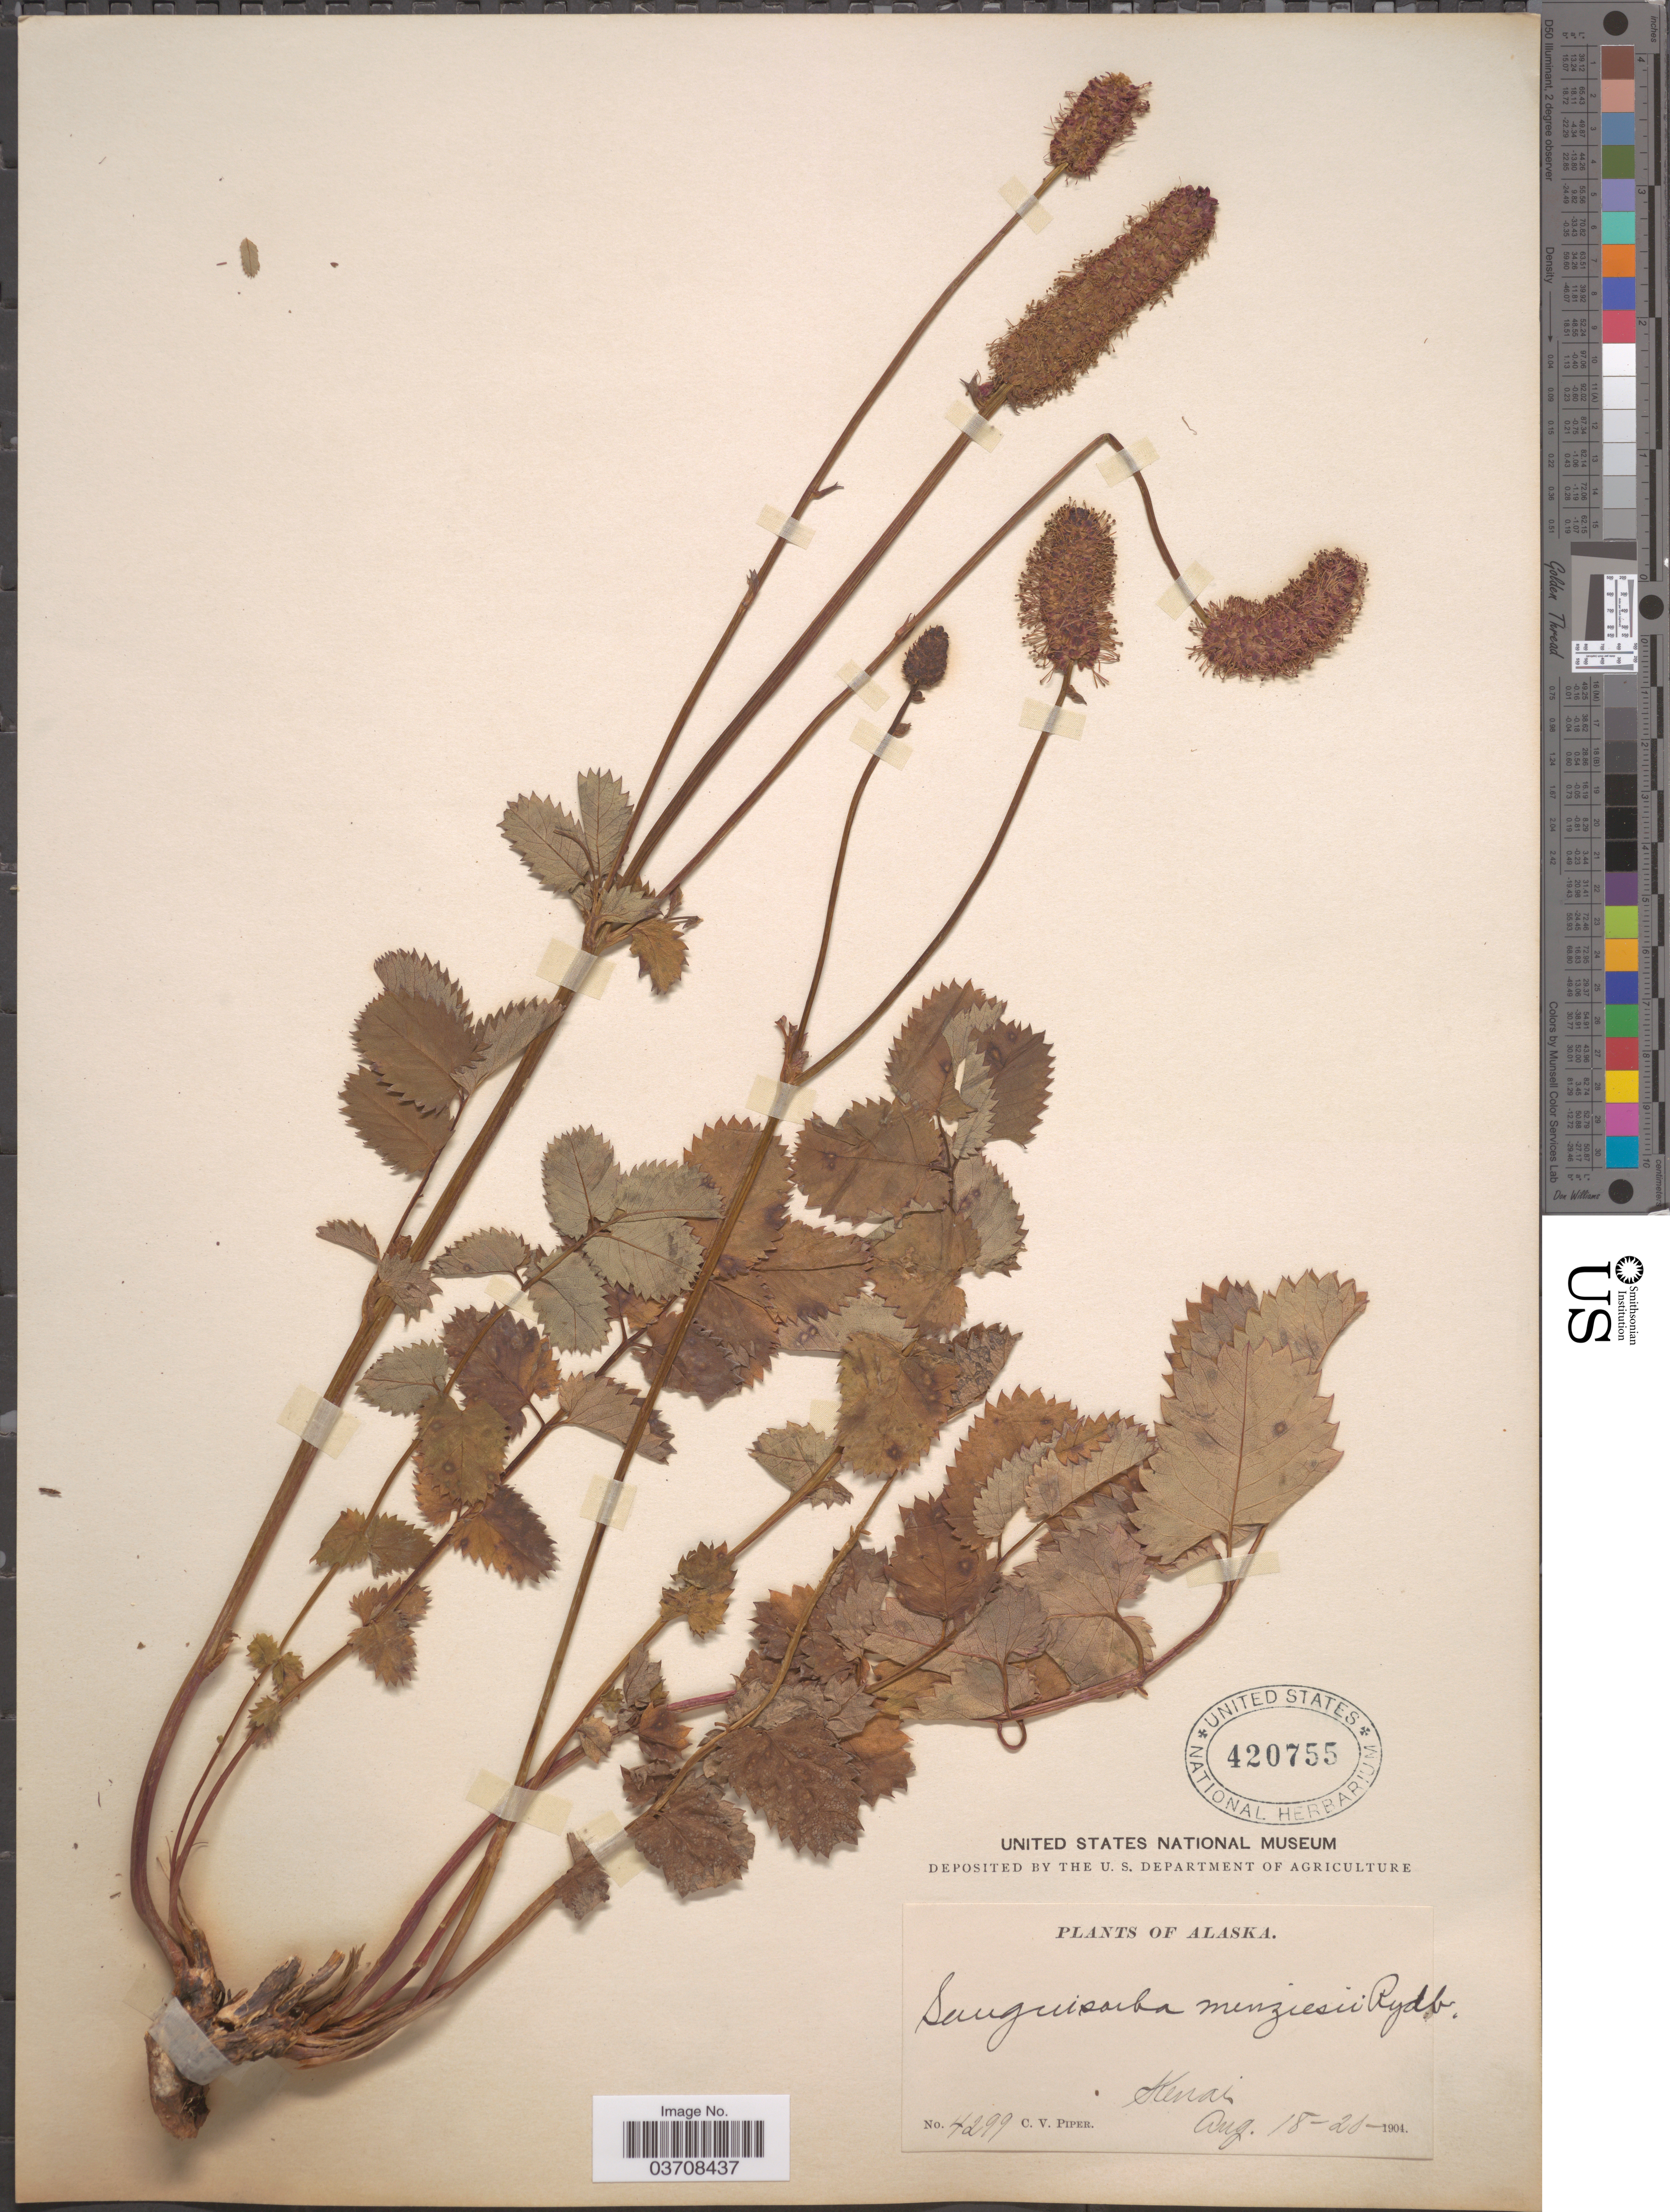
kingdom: Plantae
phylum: Tracheophyta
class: Magnoliopsida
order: Rosales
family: Rosaceae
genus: Sanguisorba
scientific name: Sanguisorba menziesii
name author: Rydb.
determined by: Strong, Mark T., (BOT), Smithsonian Institution - National Museum of Natural History (UNITED STATES)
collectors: C. V. Piper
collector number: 4299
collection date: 1904-08-18/1904-08-20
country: United States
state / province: Alaska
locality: Kenai.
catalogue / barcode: US 420755